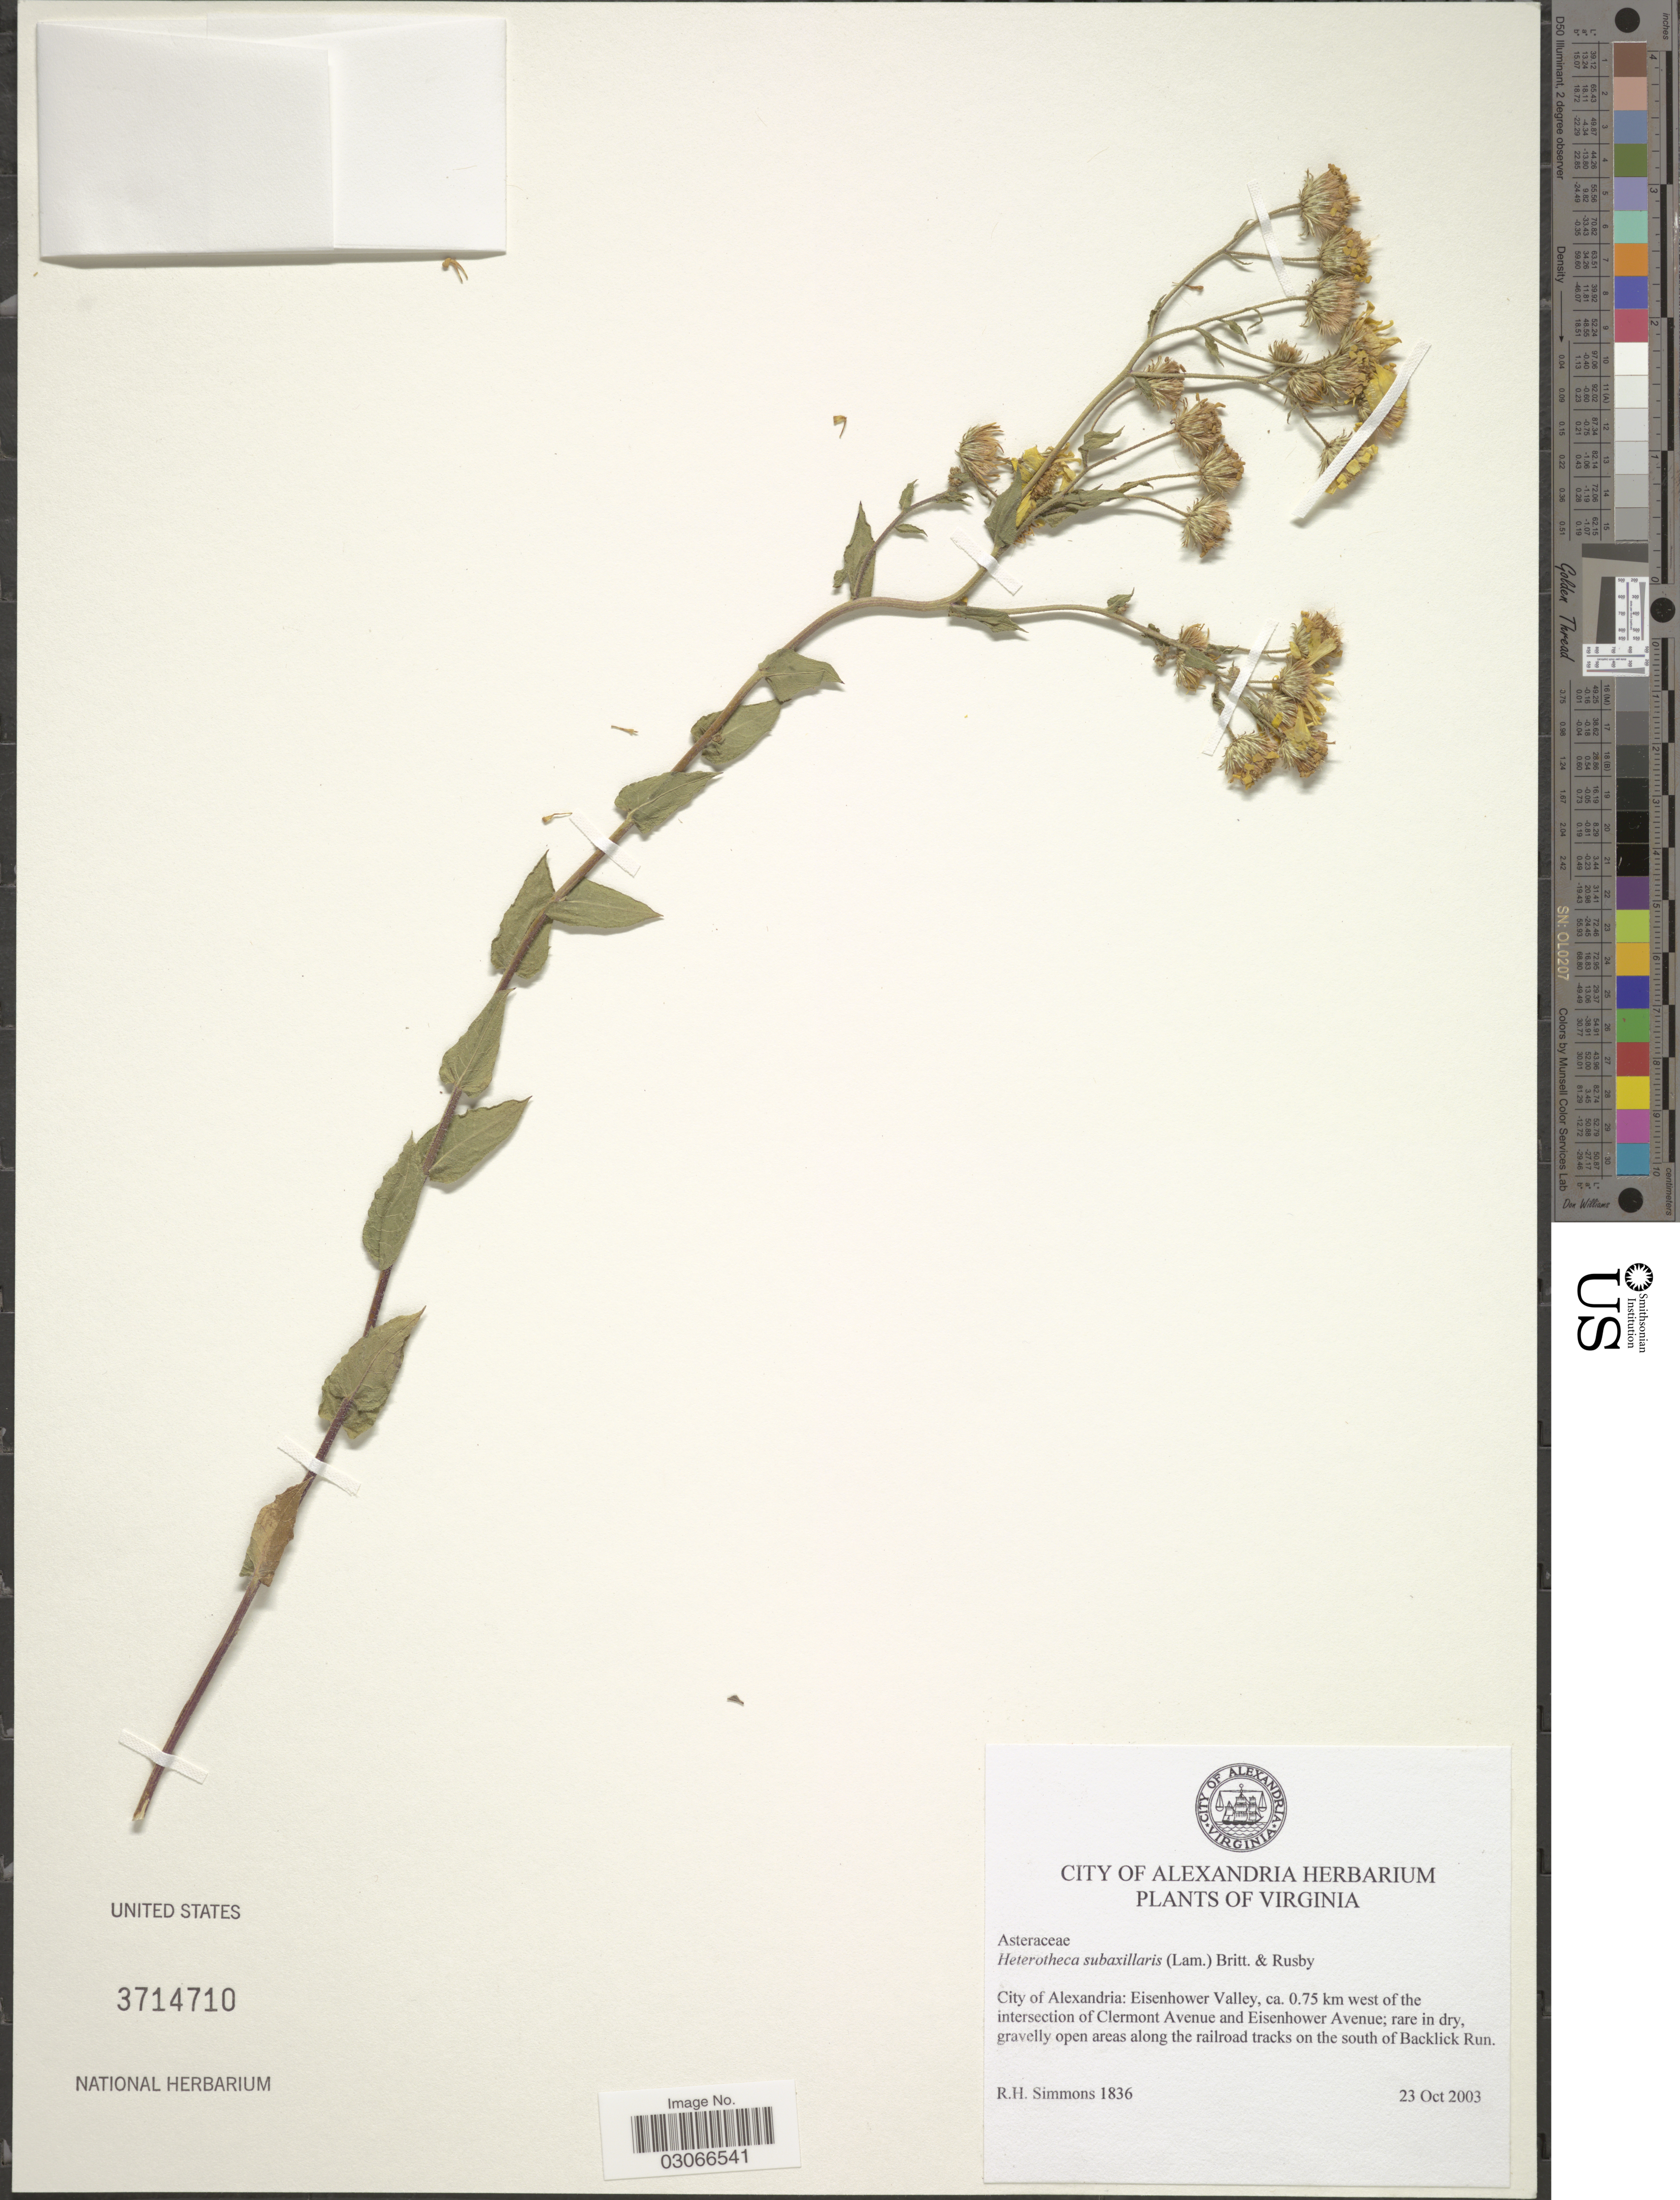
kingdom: Plantae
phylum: Tracheophyta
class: Magnoliopsida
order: Asterales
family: Asteraceae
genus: Heterotheca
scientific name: Heterotheca subaxillaris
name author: (Lam.) Britton & Rusby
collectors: R. H. Simmons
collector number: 1836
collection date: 2003-10-23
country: United States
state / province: Virginia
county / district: City of Alexandria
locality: City of Alexandria: Eisenhower Valley, ca. 0.75 km west of the intersection of Clermont Avenue and Eisenhower Avenue; rare in dry gravelly open areas along the railroad tracks on the south of Backlick Run.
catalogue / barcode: US 3714710